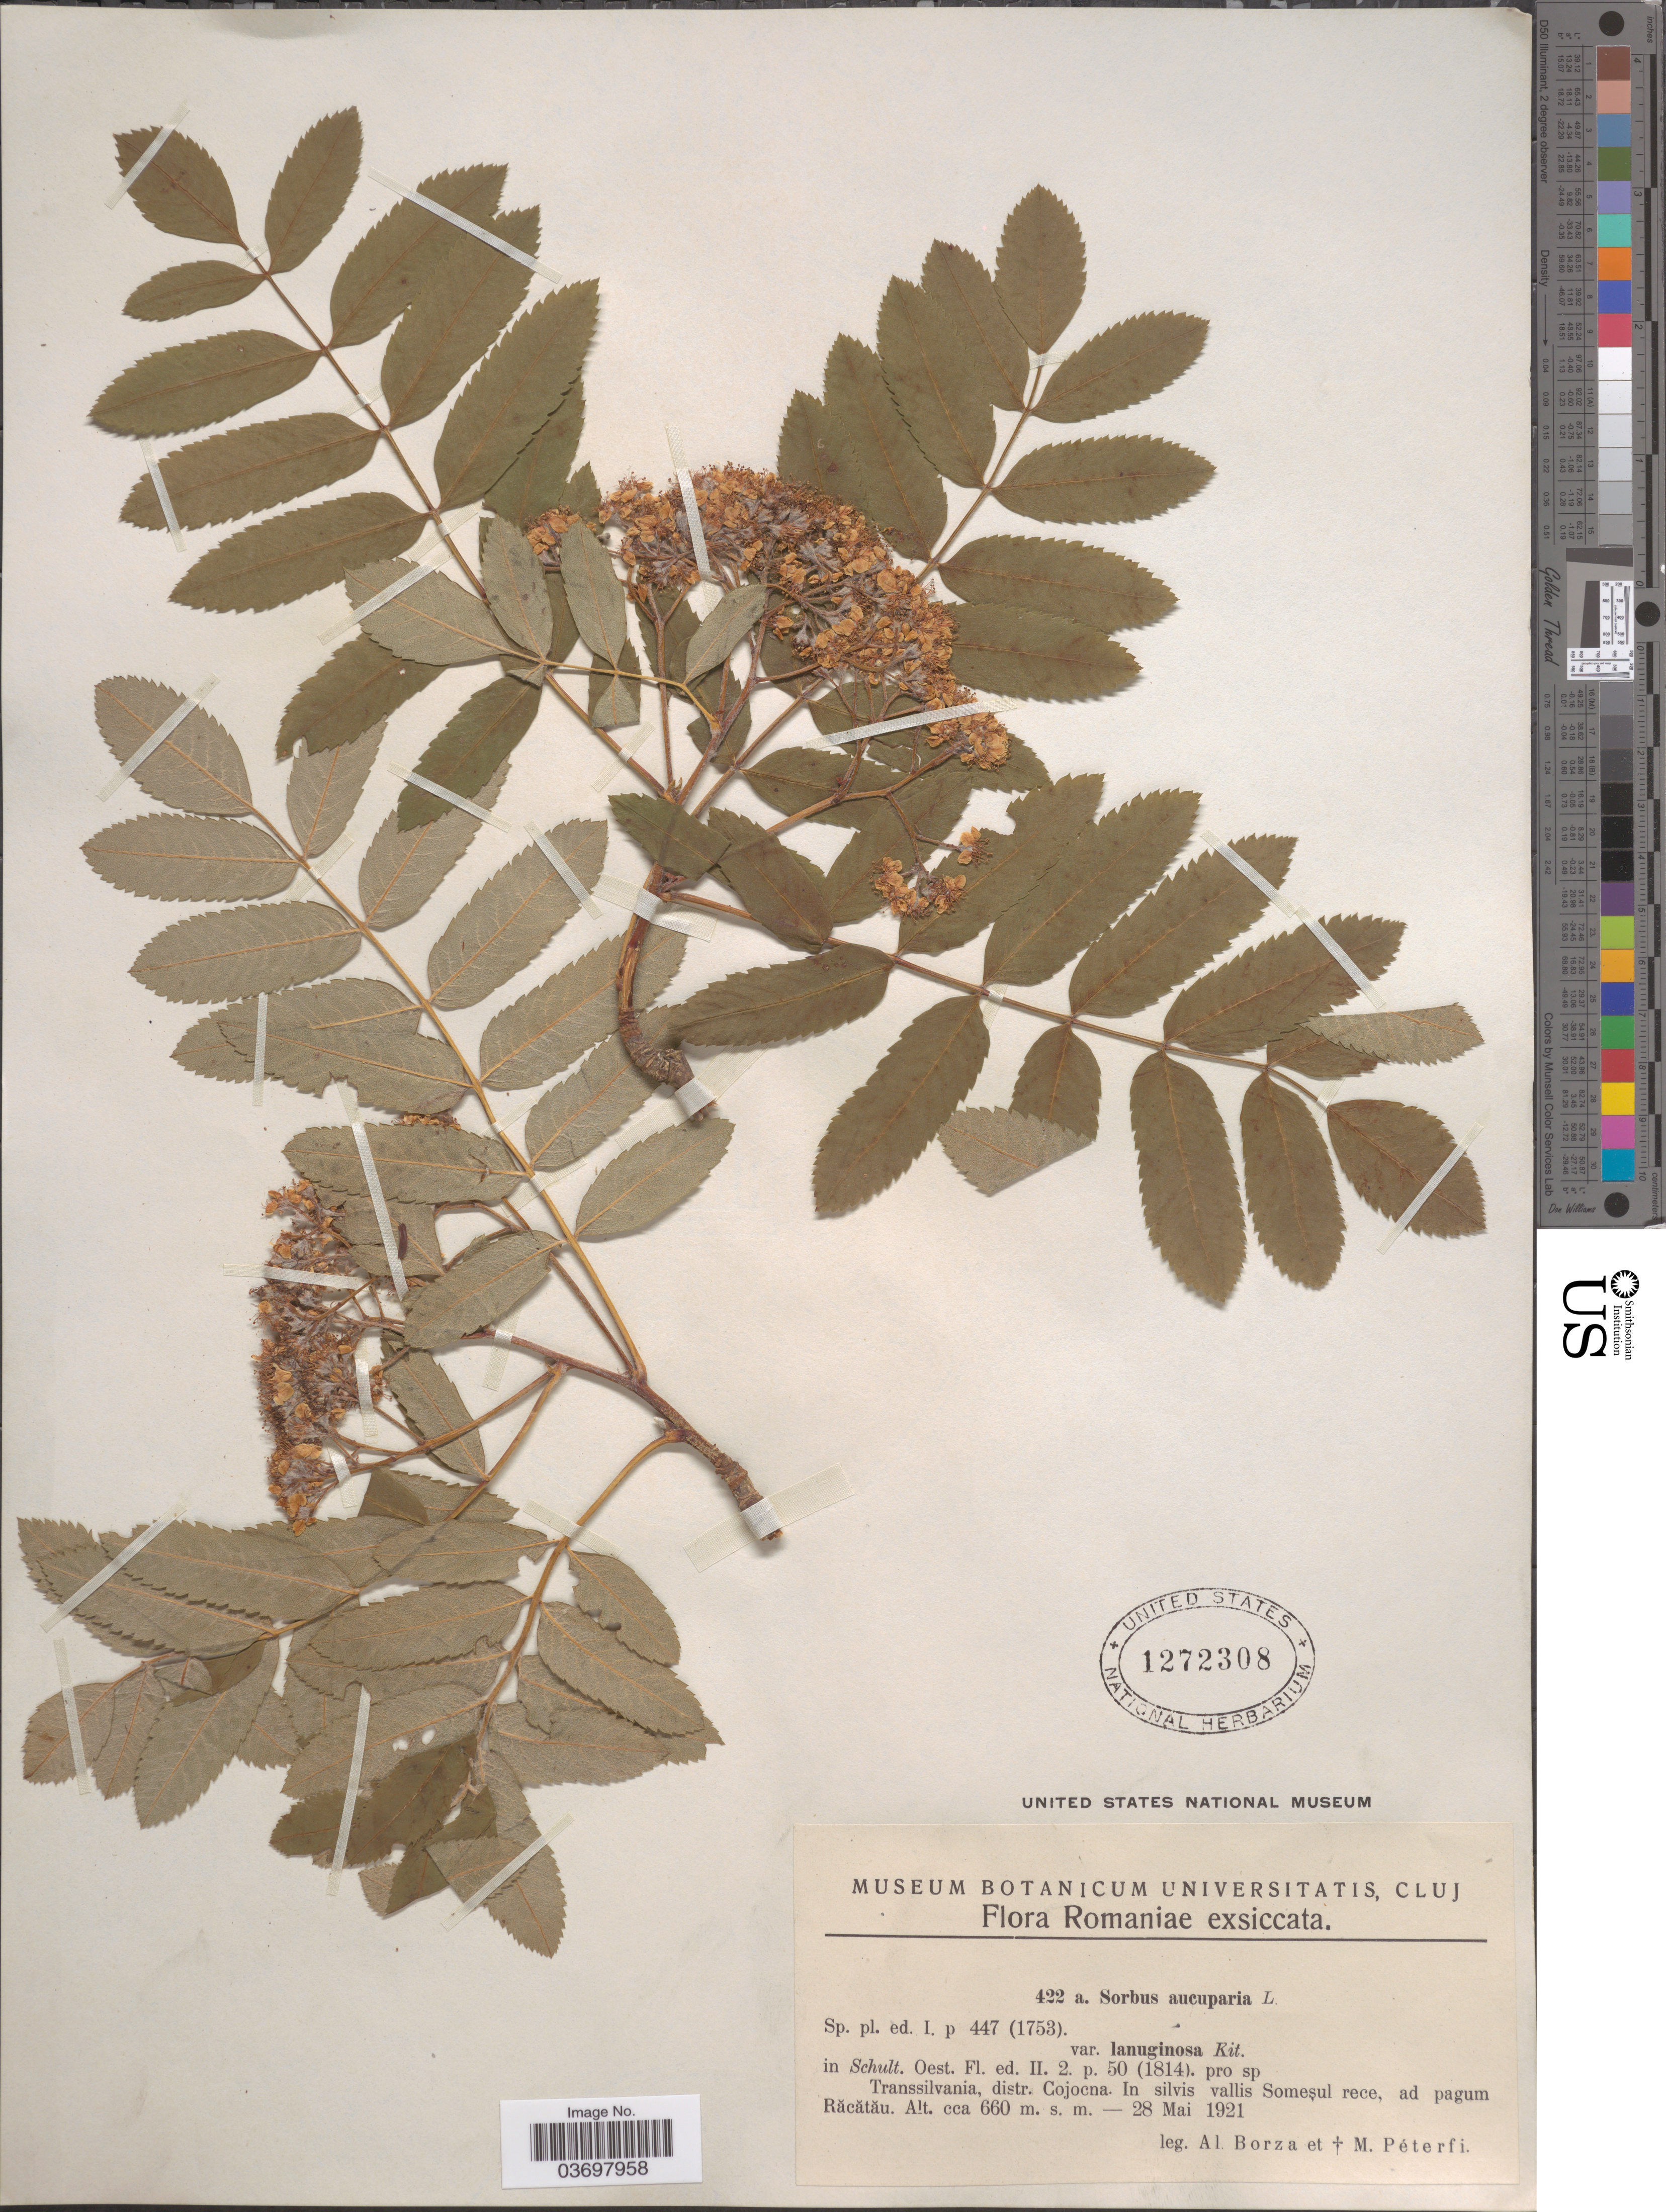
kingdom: Plantae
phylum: Tracheophyta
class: Magnoliopsida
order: Rosales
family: Rosaceae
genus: Sorbus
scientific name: Sorbus aucuparia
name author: L.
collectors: A. Borza & M. Péterfi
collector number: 422a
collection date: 1921-05-28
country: Romania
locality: Transsilvania, distr. Cojocna. In silvis vallis Someşul rece, ad pagum Rǎcǎtǎu.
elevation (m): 660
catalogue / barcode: US 1272308